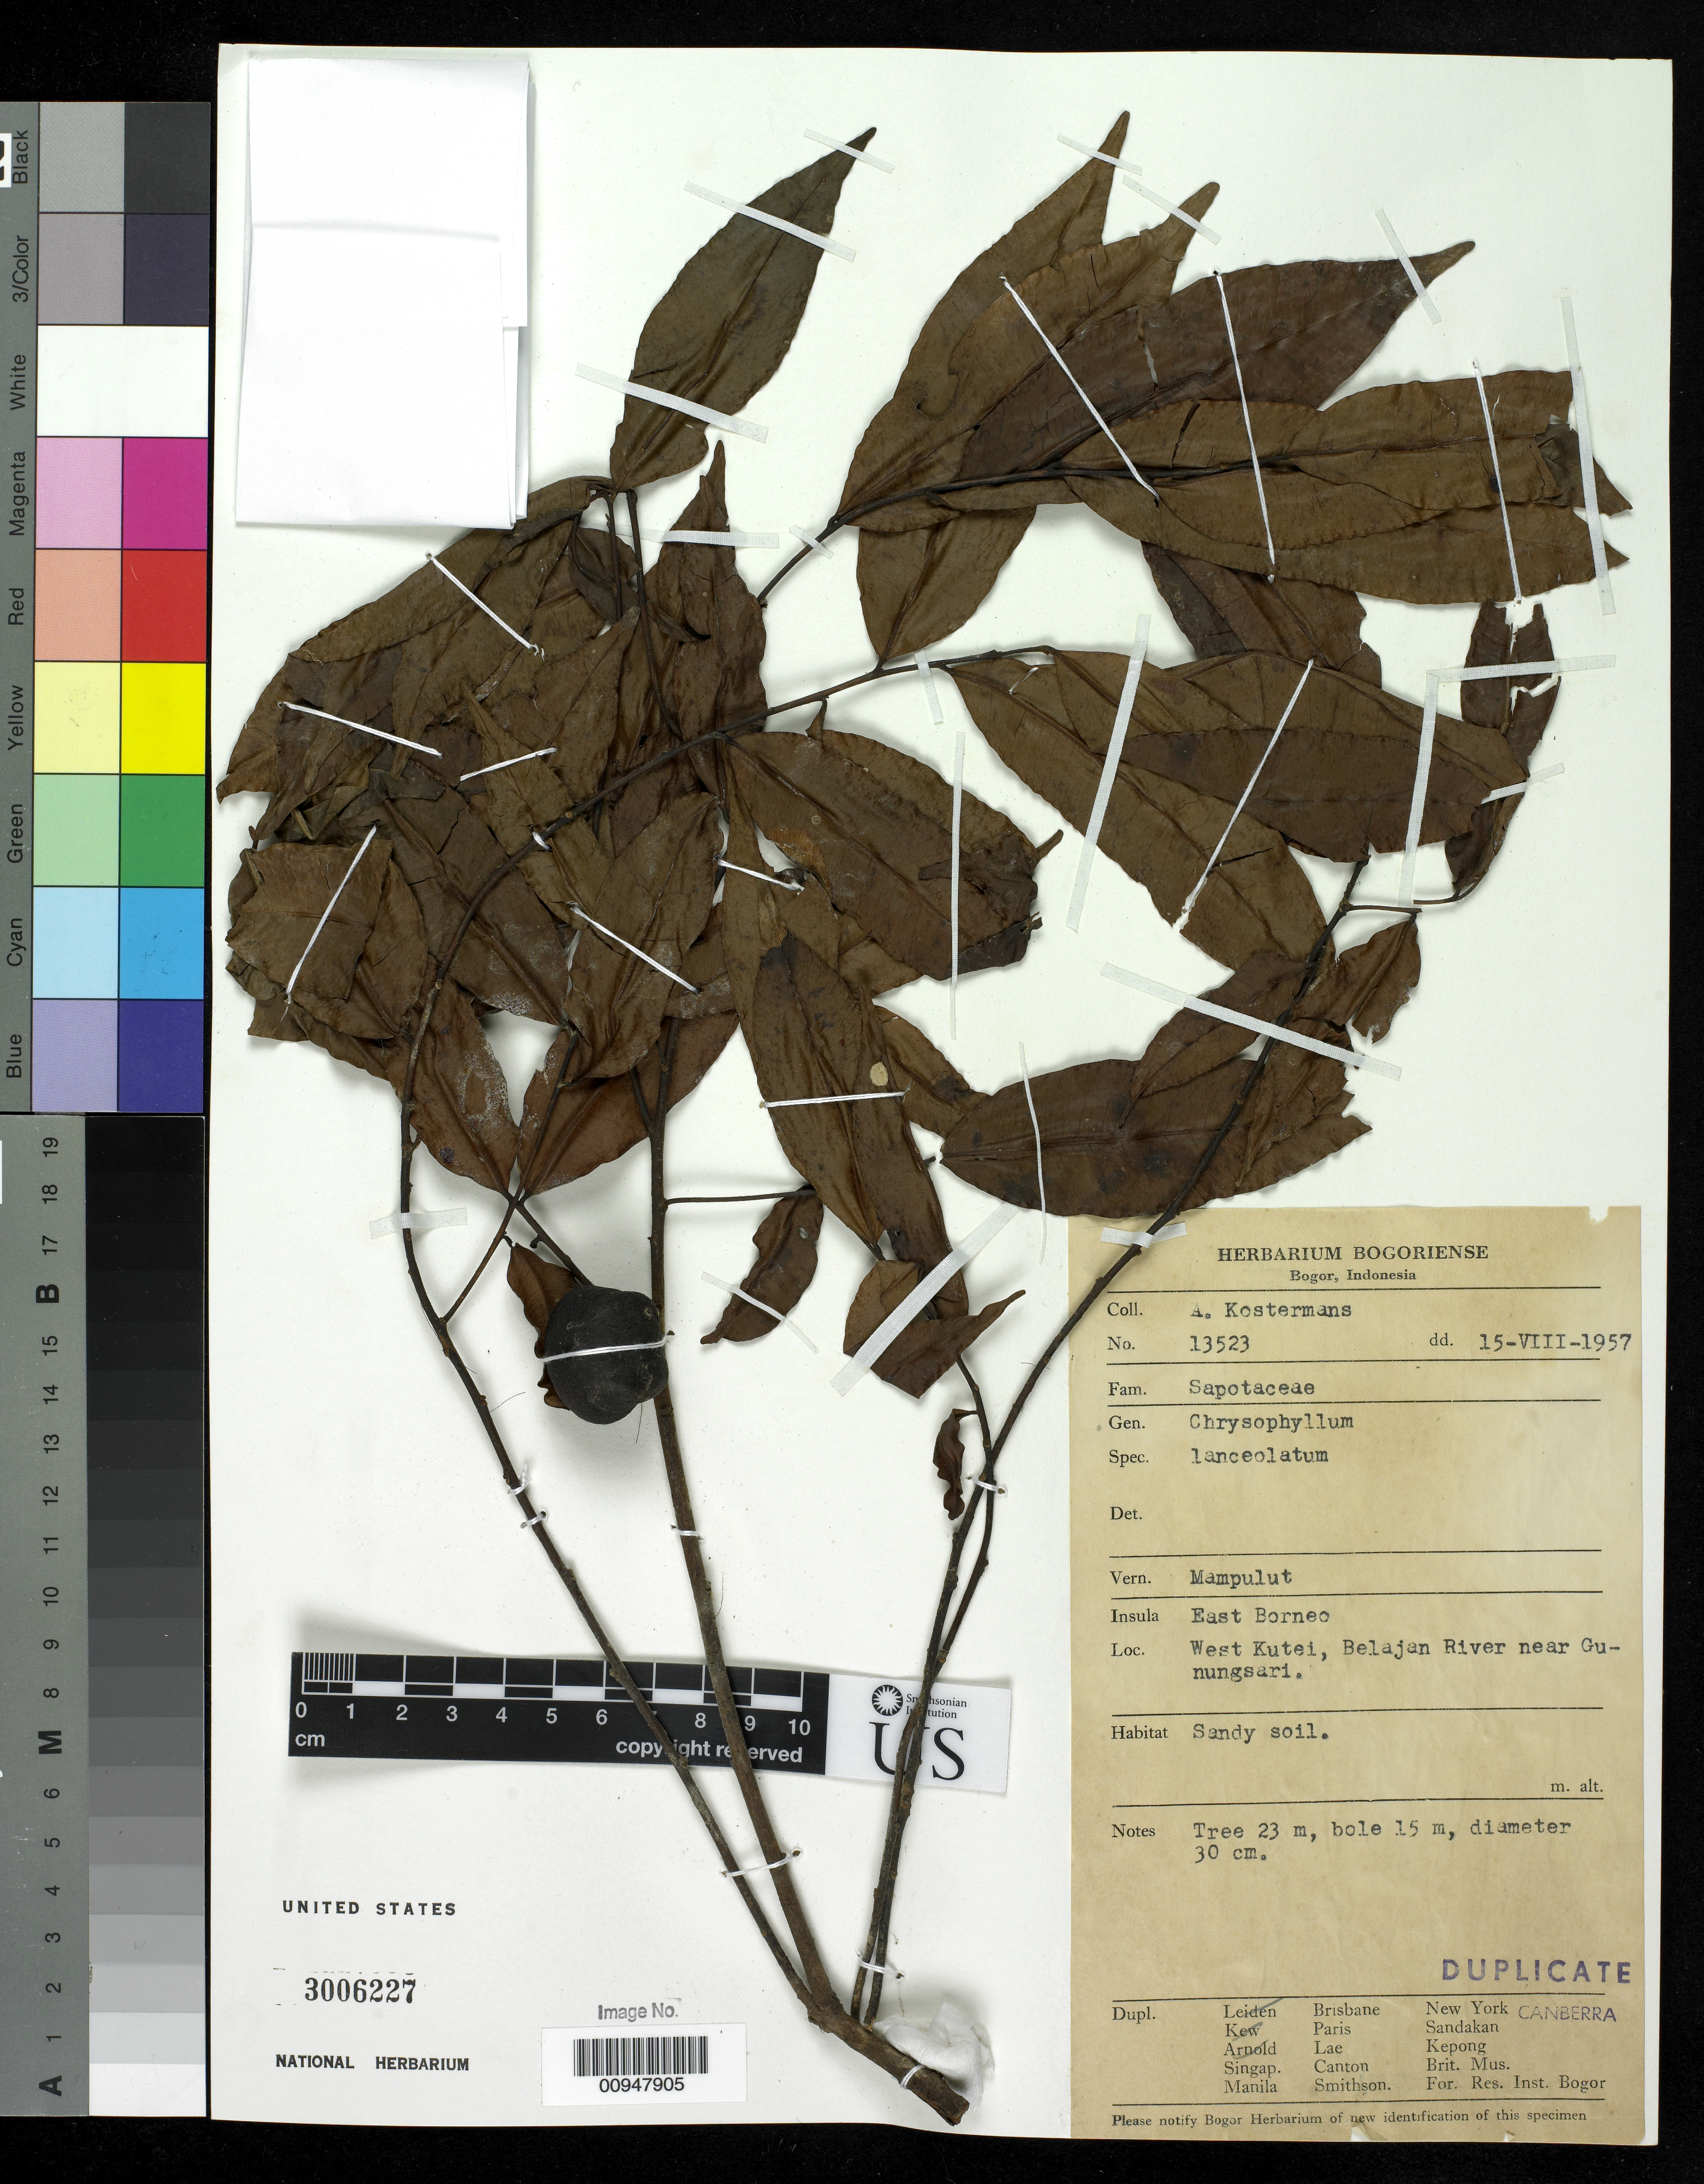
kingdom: Plantae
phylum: Tracheophyta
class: Magnoliopsida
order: Ericales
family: Sapotaceae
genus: Chrysophyllum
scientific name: Chrysophyllum lanceolatum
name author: (Blume) A. DC.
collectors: A. J. G. Kostermans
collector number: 13523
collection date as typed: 15 Aug 1957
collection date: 1957-08-15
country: Indonesia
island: Borneo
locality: East Borneo, W. Kurei, Belajan River near Gunungsari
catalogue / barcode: US 3006227